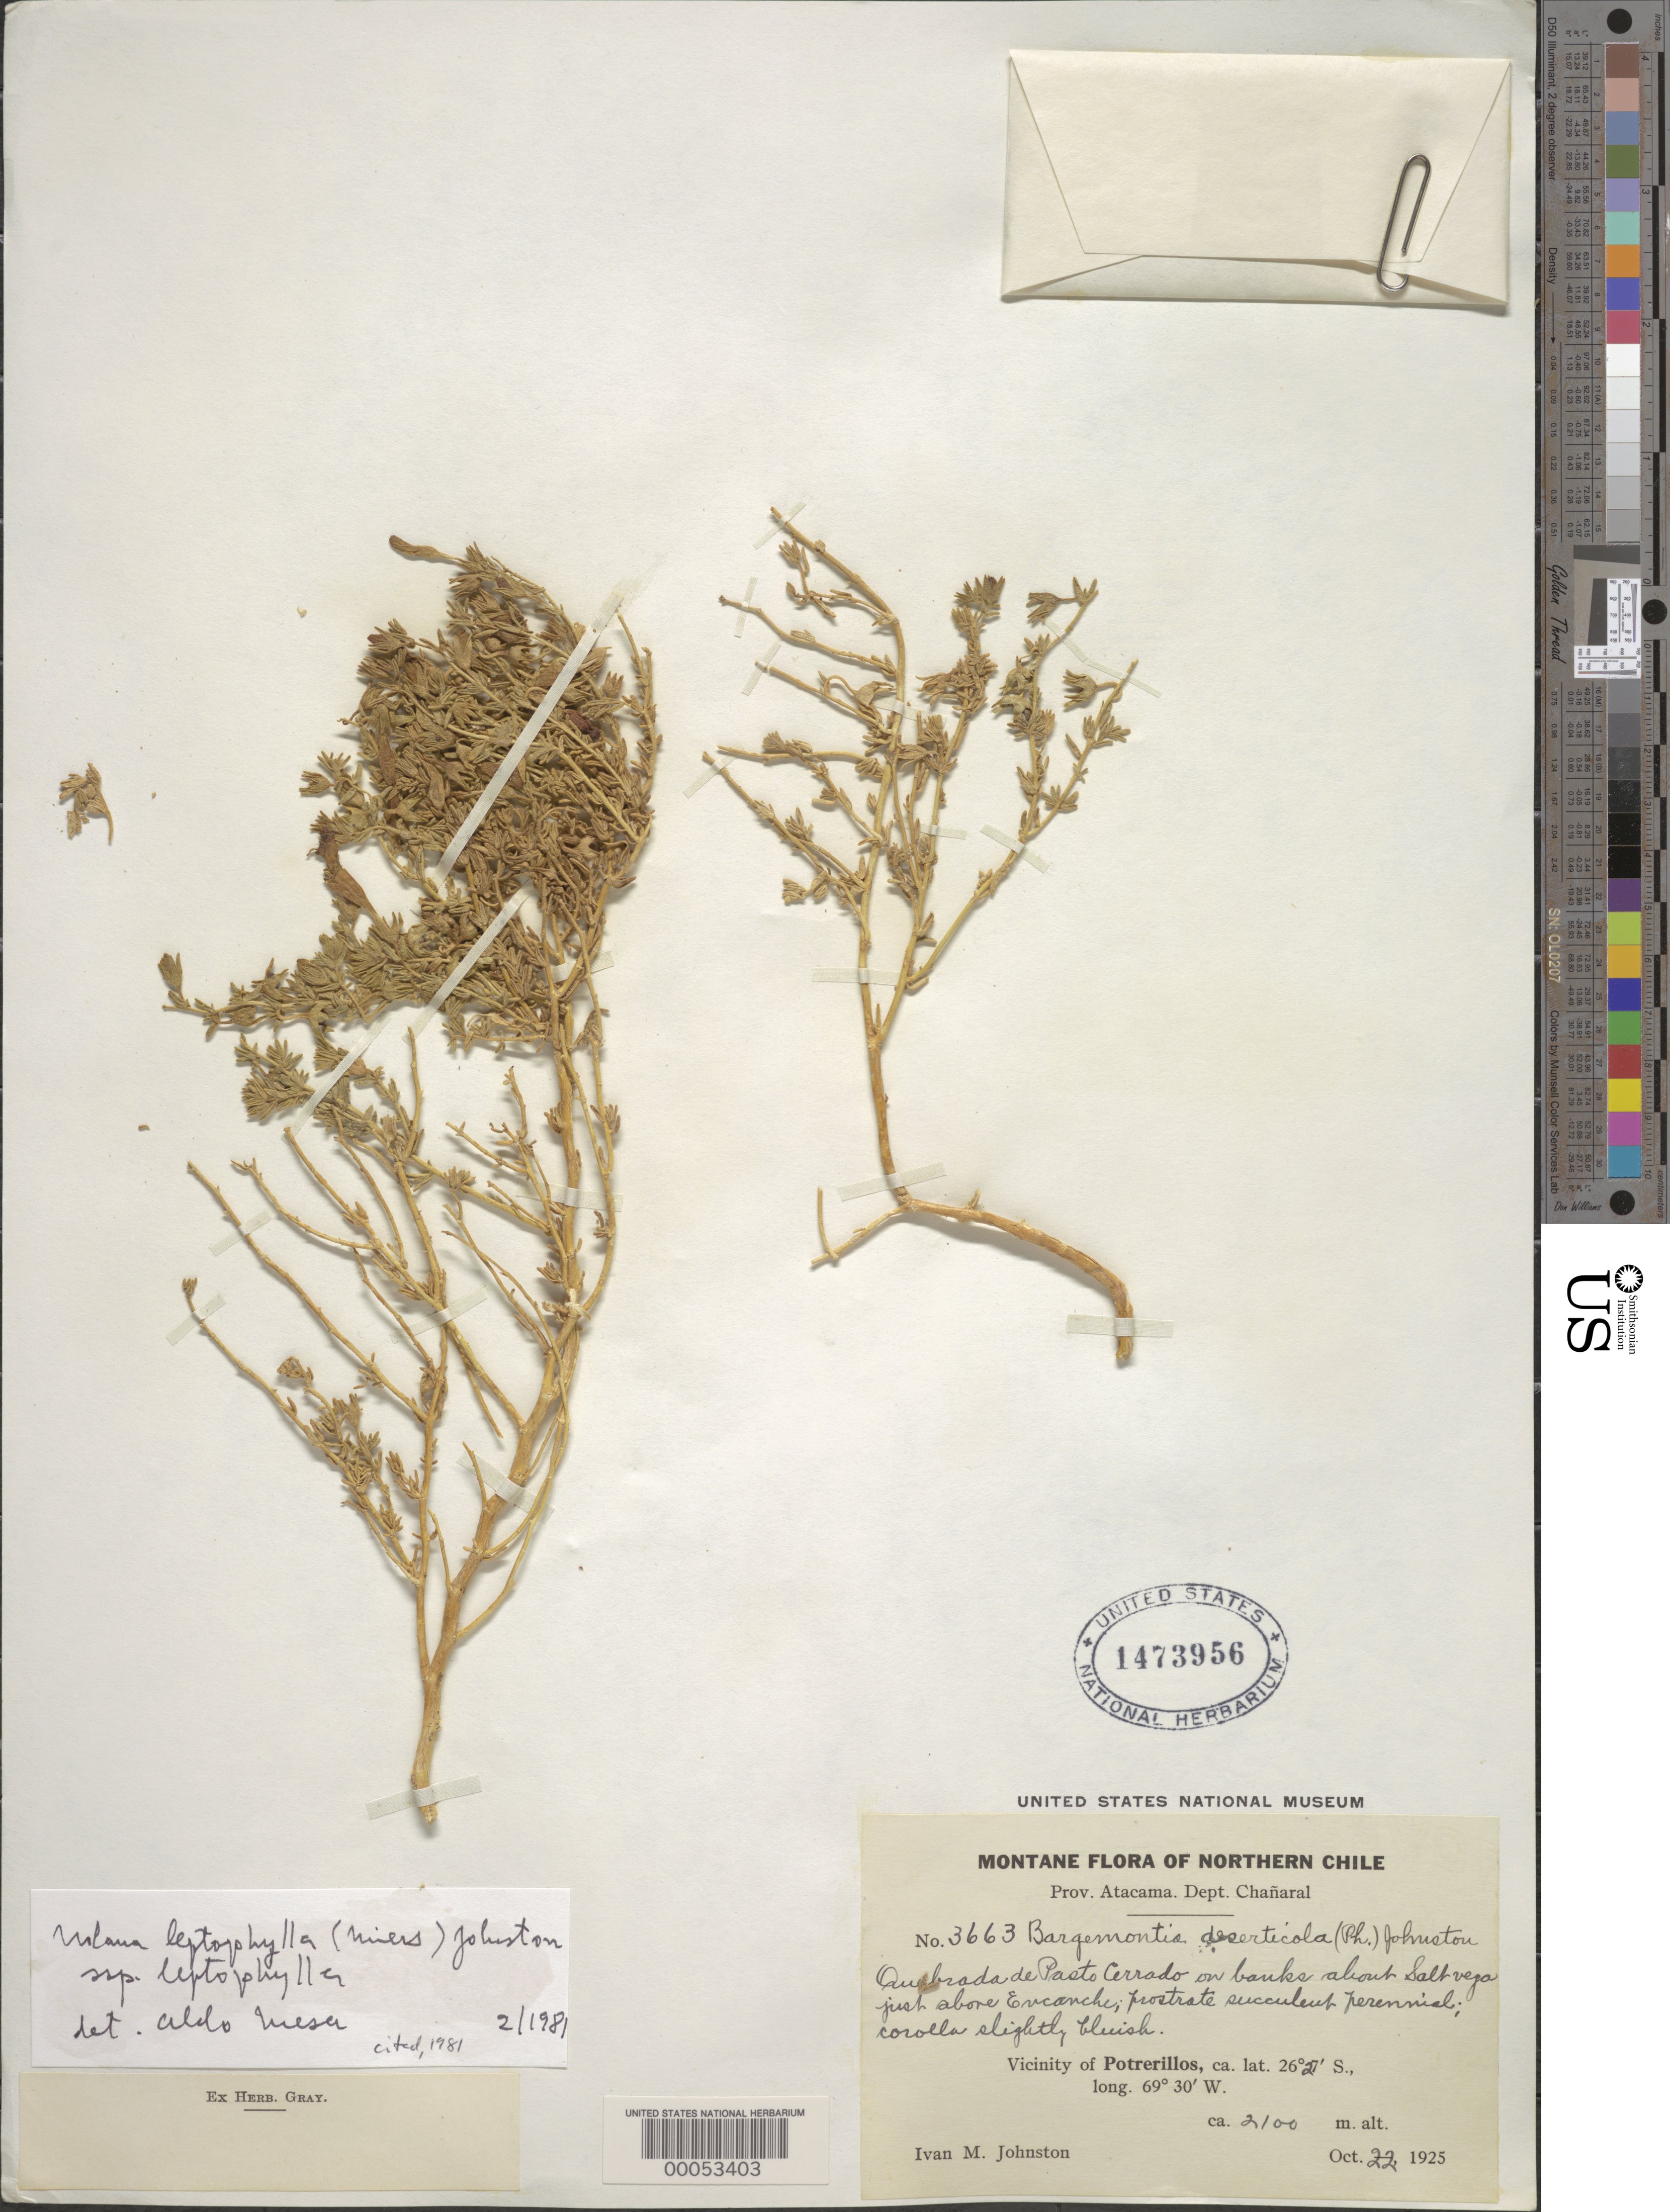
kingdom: Plantae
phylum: Tracheophyta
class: Magnoliopsida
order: Solanales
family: Solanaceae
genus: Nolana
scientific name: Nolana leptophylla subsp. leptophylla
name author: (Miers) I.M. Johnst.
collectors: I.M. Johnston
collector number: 3663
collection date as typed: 22 Oct 1925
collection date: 1925-10-22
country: Chile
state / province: Atacama (III)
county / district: Chañaral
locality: Vicinity of potrerillos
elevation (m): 2100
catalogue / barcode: US 1473956